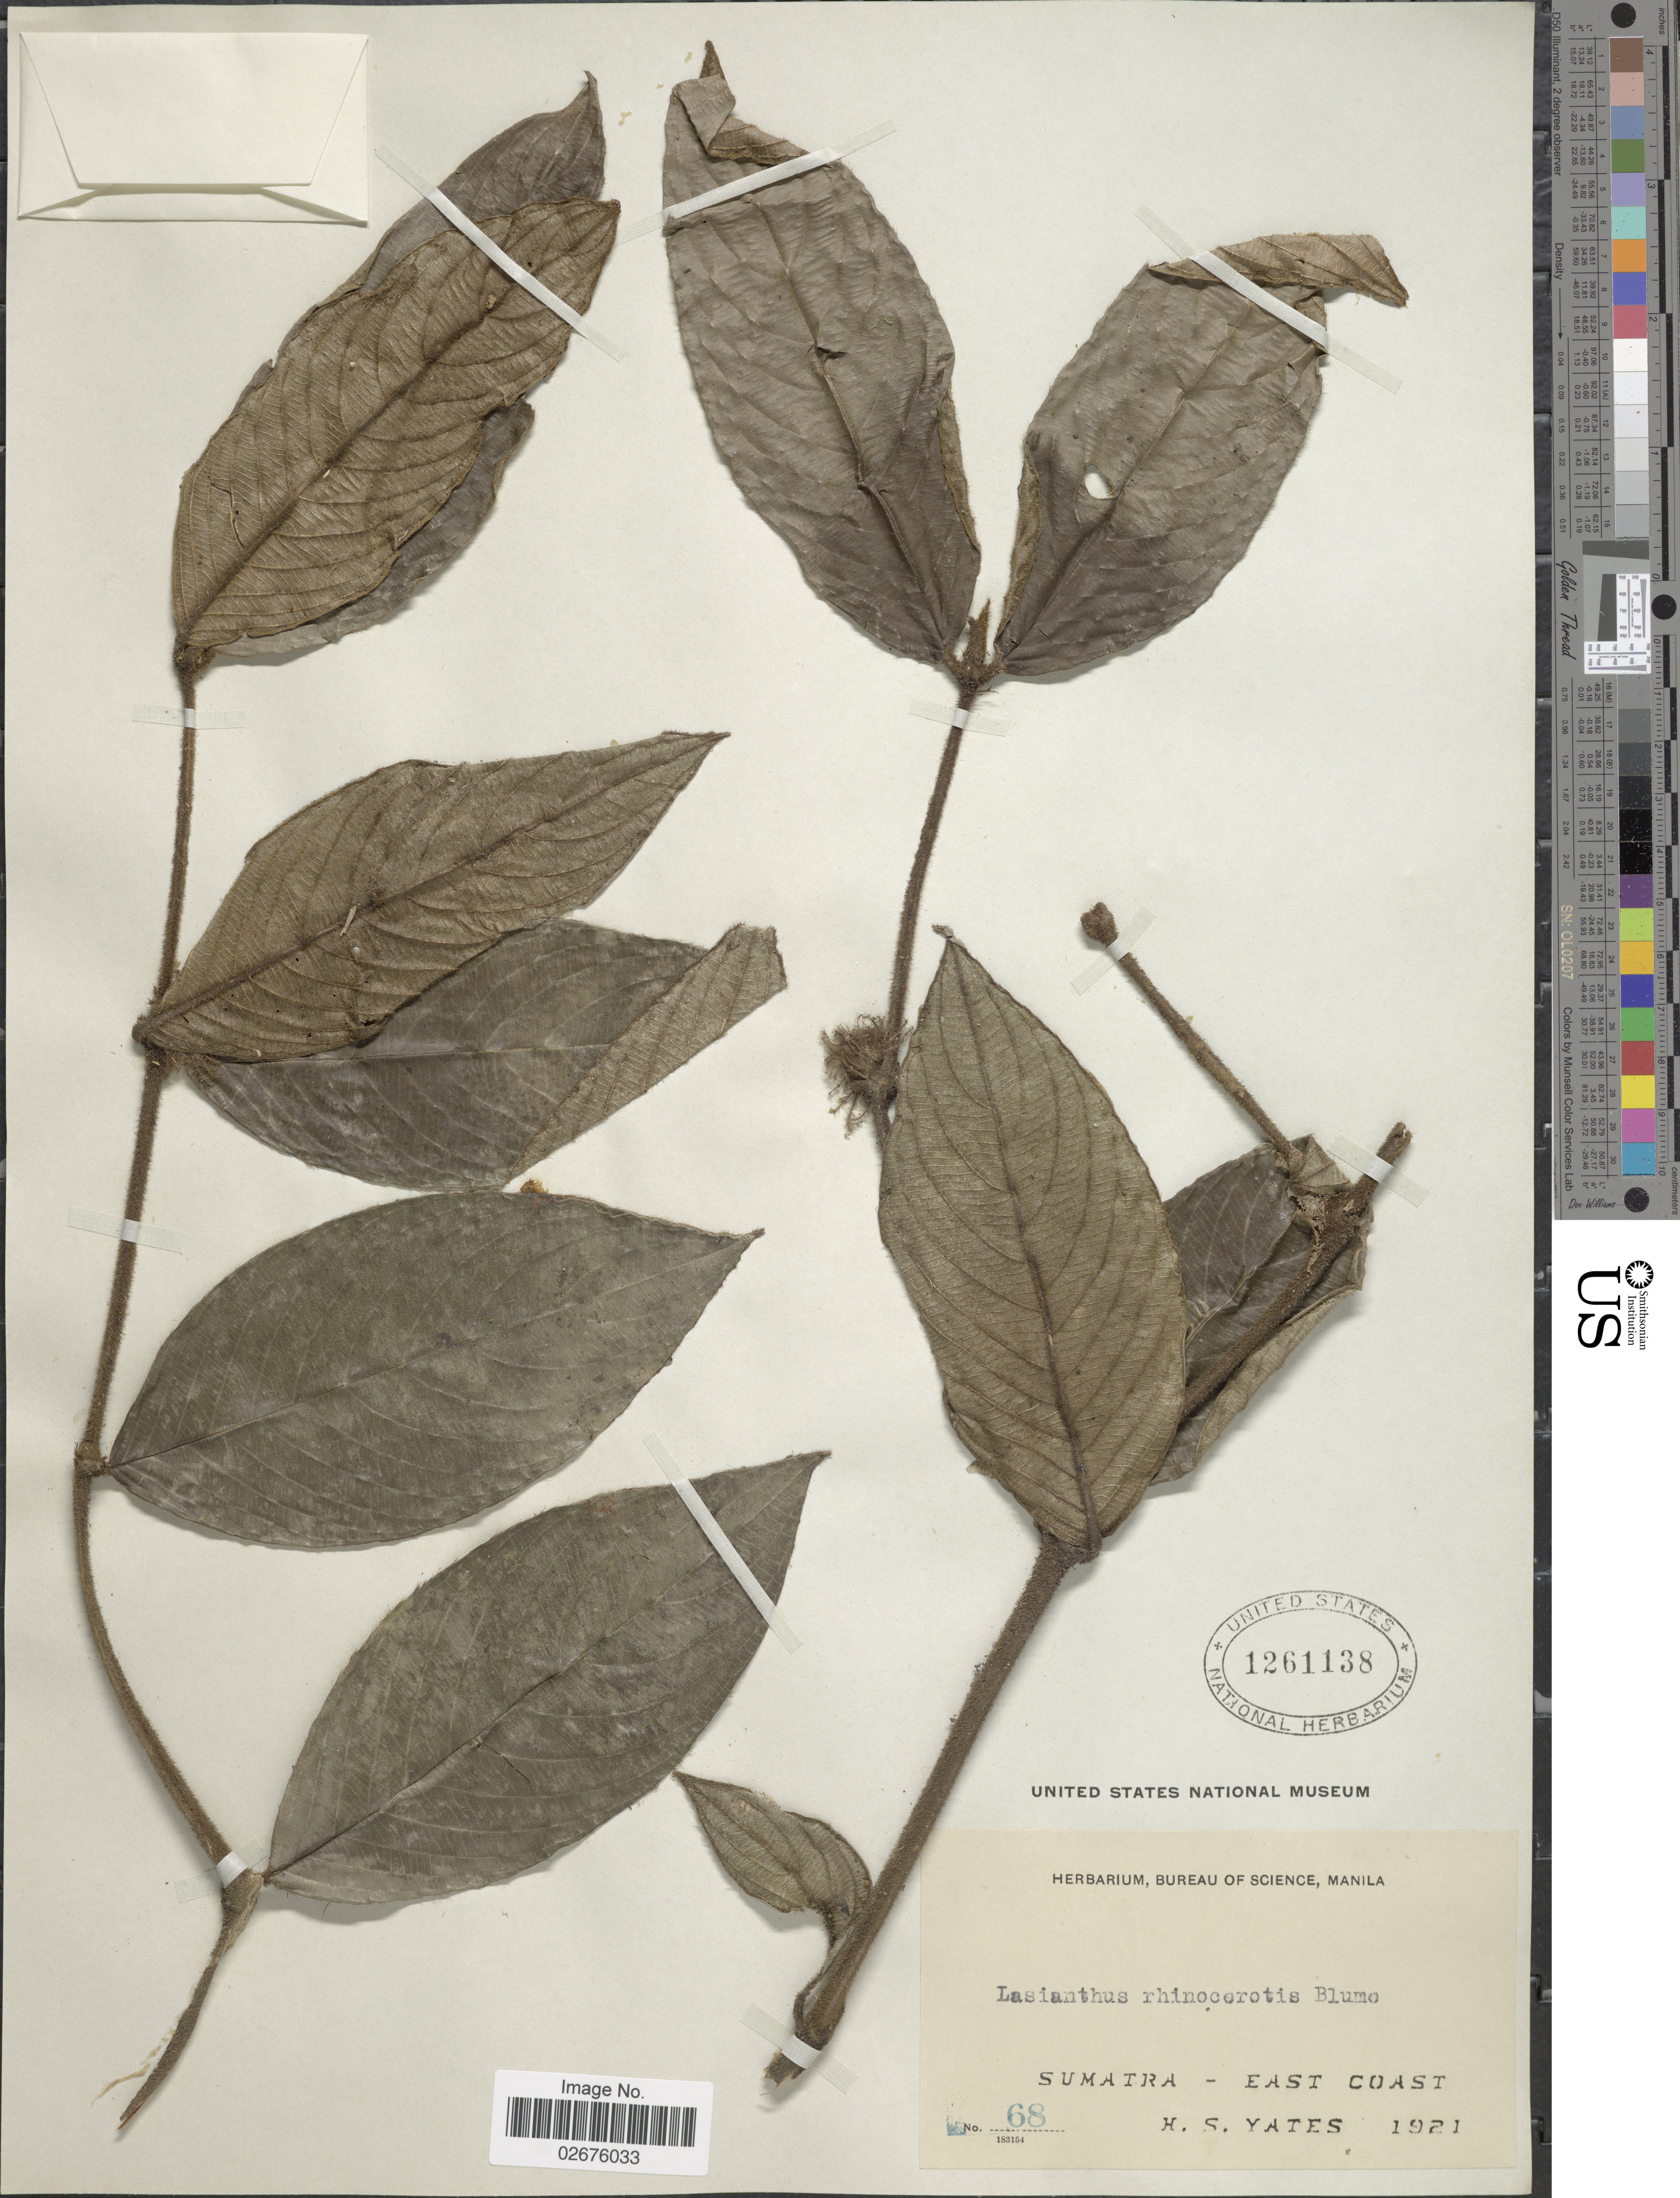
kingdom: Plantae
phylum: Tracheophyta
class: Magnoliopsida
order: Gentianales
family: Rubiaceae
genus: Lasianthus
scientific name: Lasianthus rhinocerotis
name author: Blume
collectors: H. S. Yates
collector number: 68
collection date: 1921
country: Indonesia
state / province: Sumatra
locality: East Coast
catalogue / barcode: US 1261138